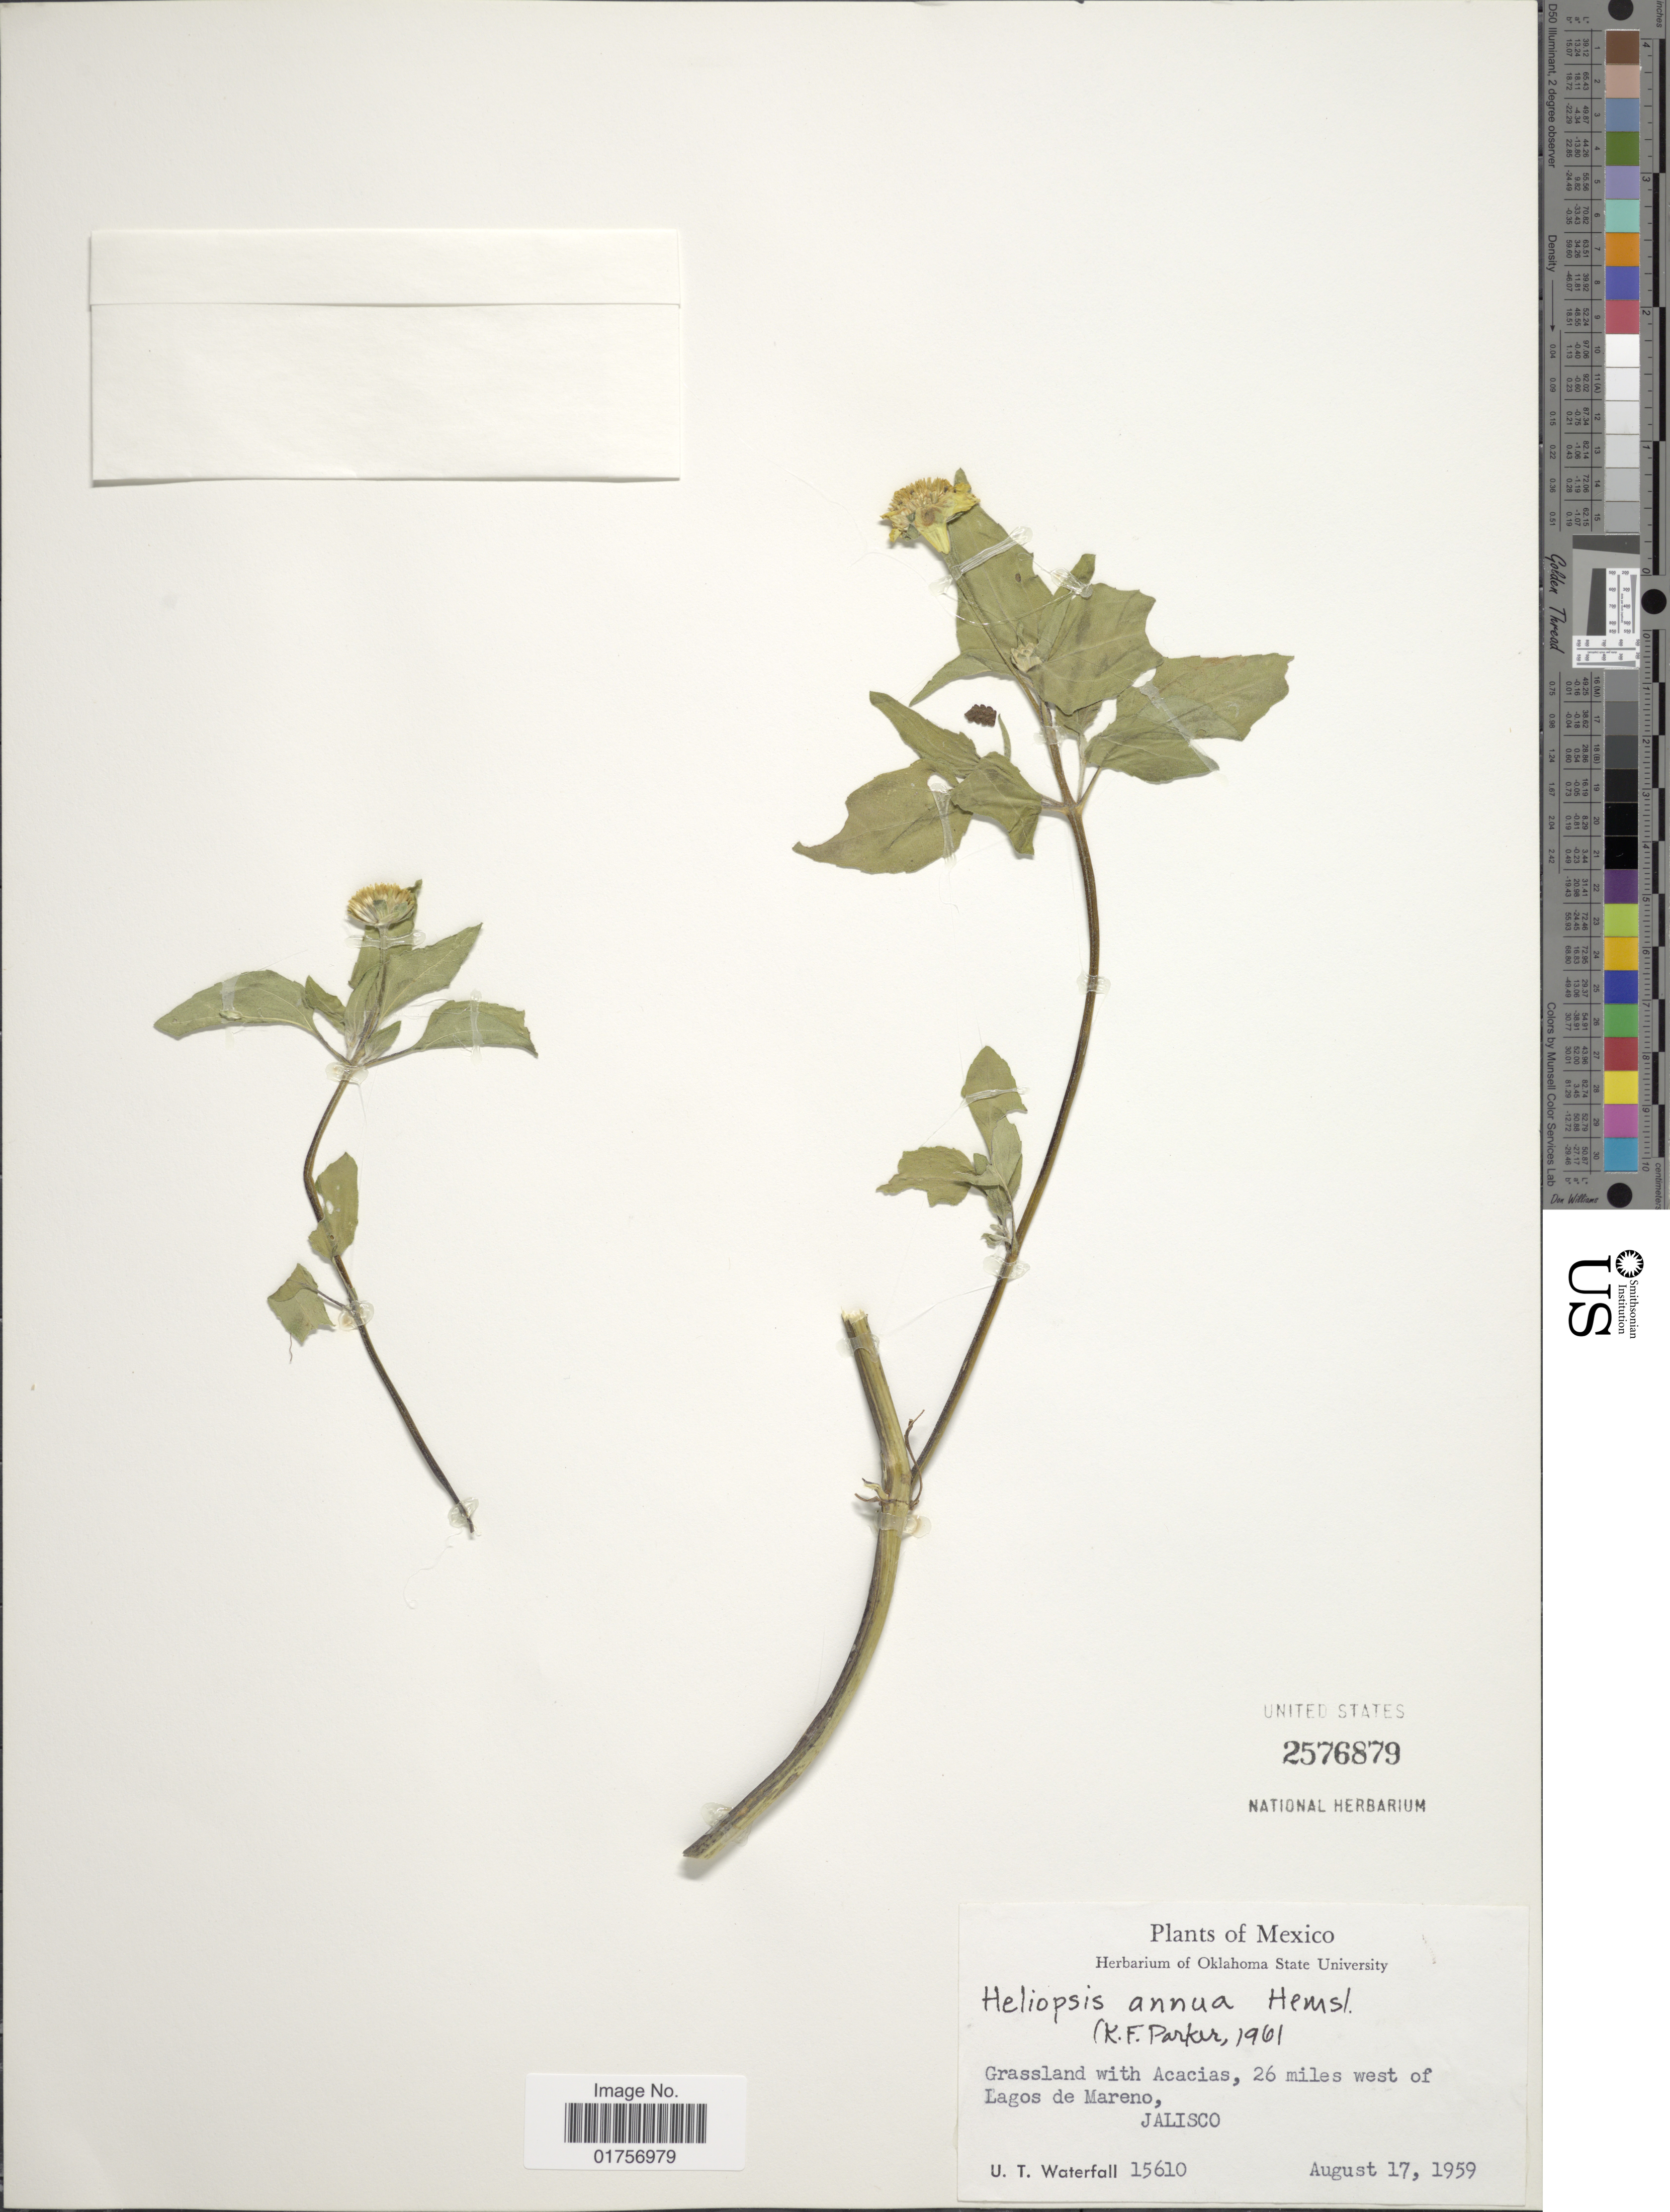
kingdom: Plantae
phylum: Tracheophyta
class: Magnoliopsida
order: Asterales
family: Asteraceae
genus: Heliopsis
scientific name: Heliopsis annua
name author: Hemsl.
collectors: U. T. Waterfall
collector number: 15610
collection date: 1959-08-17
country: Mexico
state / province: Jalisco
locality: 26 miles west of Lagos de Mareno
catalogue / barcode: US 2576879